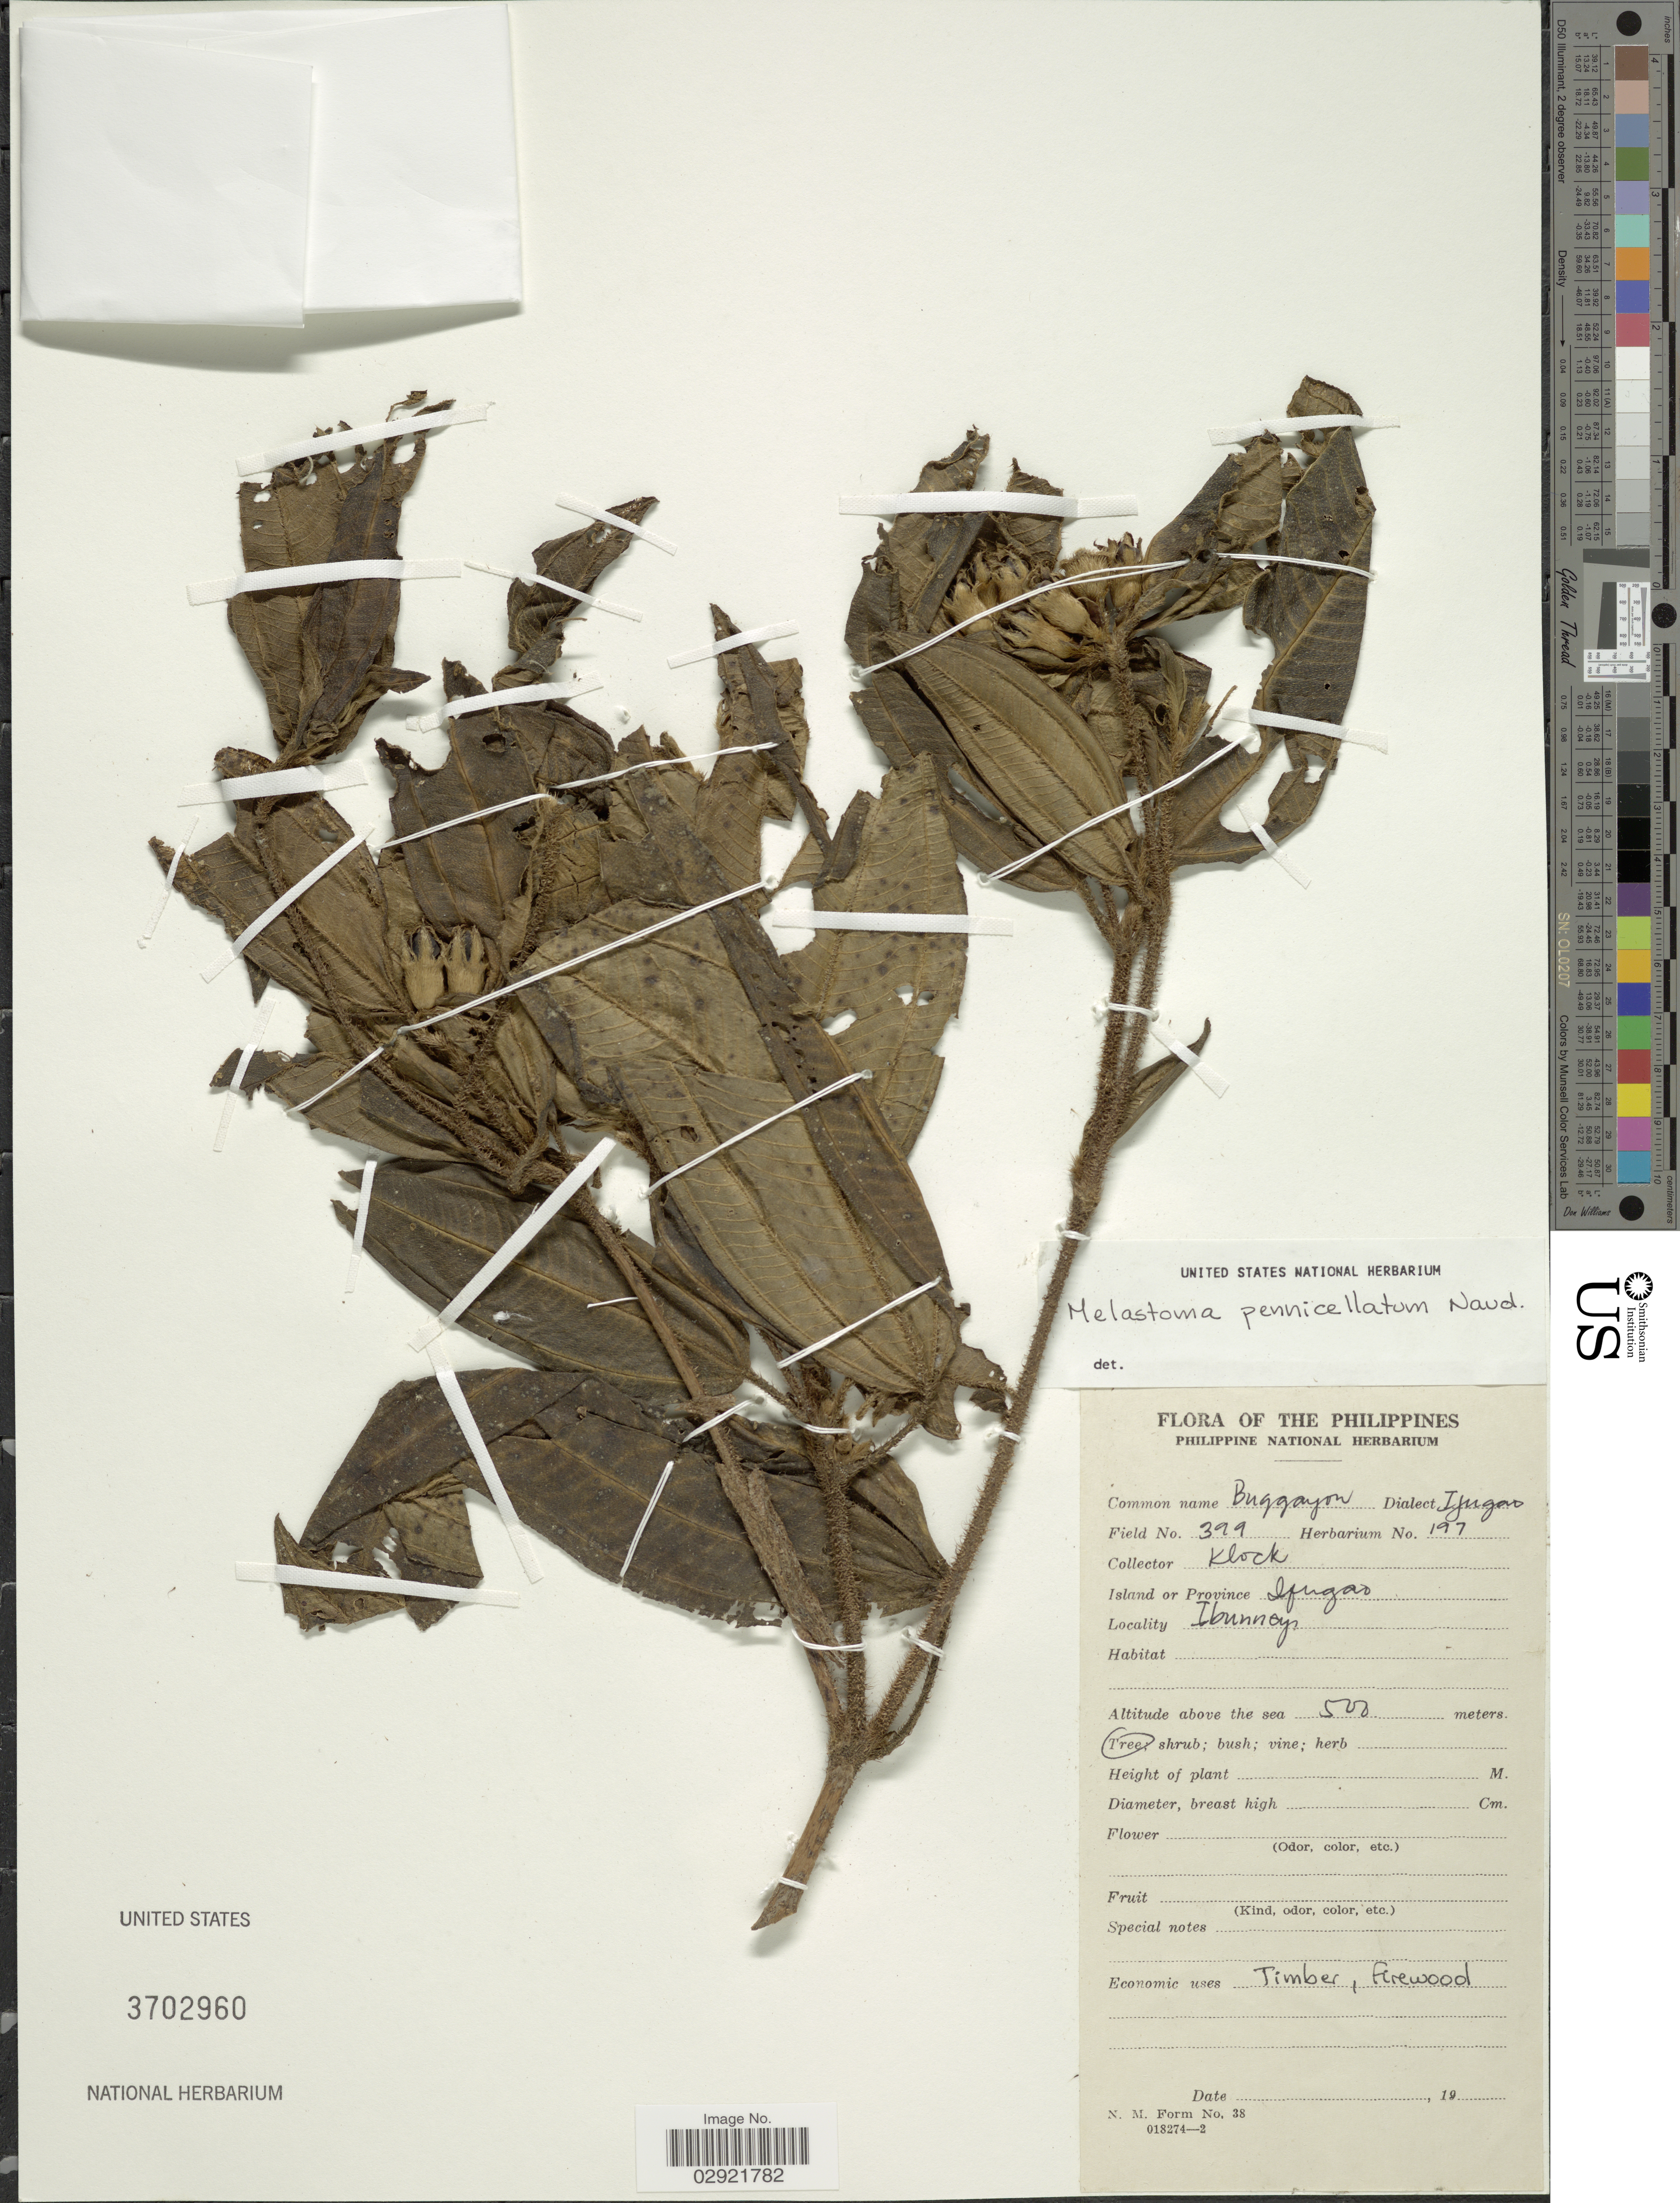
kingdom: Plantae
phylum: Tracheophyta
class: Magnoliopsida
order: Myrtales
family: Melastomataceae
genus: Melastoma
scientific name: Melastoma penicillatum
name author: Naudin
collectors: Klock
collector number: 399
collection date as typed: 19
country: Philippines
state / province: Cordillera (Administrative Region)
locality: Island or Province Ifugao. Ibunney.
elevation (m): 500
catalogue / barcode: US 3702960